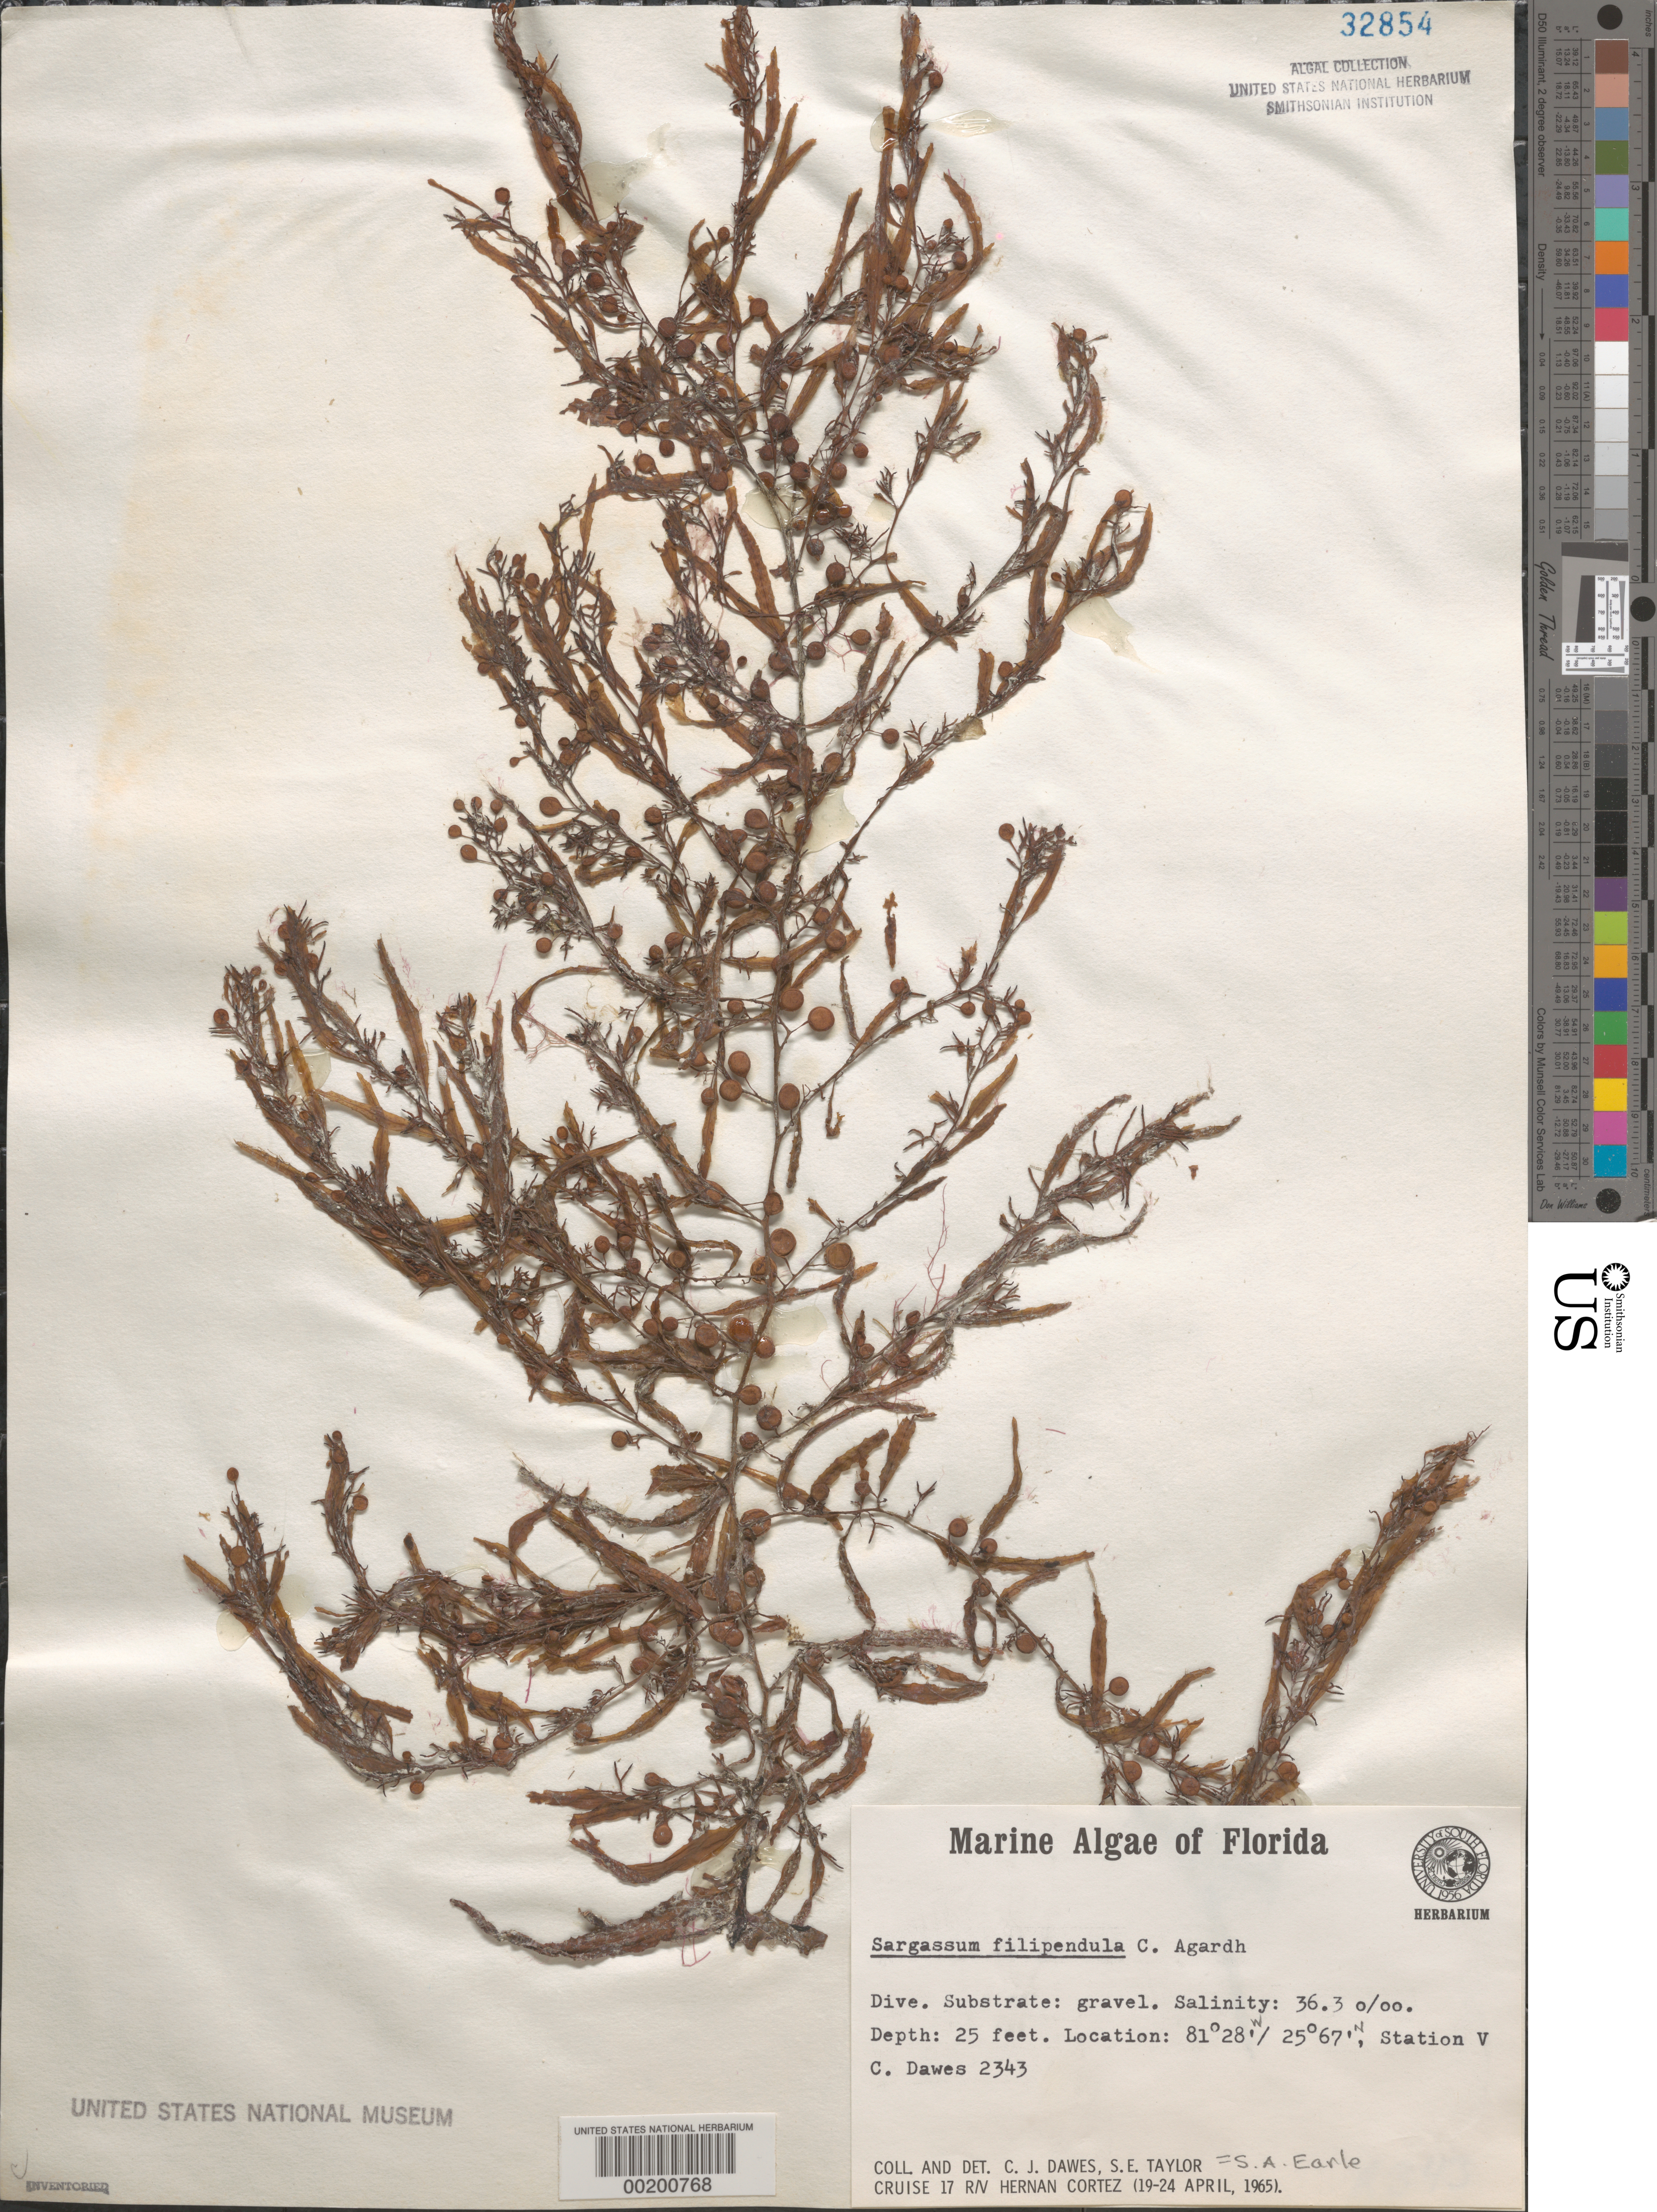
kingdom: Chromista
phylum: Ochrophyta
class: Phaeophyceae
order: Fucales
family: Sargassaceae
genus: Sargassum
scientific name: Sargassum filipendula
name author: C. Agardh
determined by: Dawes, C. J.; Earle, S. A.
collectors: C. Dawes & S. A. Earle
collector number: Cjd 2343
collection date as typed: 19 Apr 1965 TO 24 Apr 1965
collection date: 1965-04-19/1965-04-24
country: United States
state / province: Florida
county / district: Monroe County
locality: Everglades National Park - Florida Bay area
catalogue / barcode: US 32854